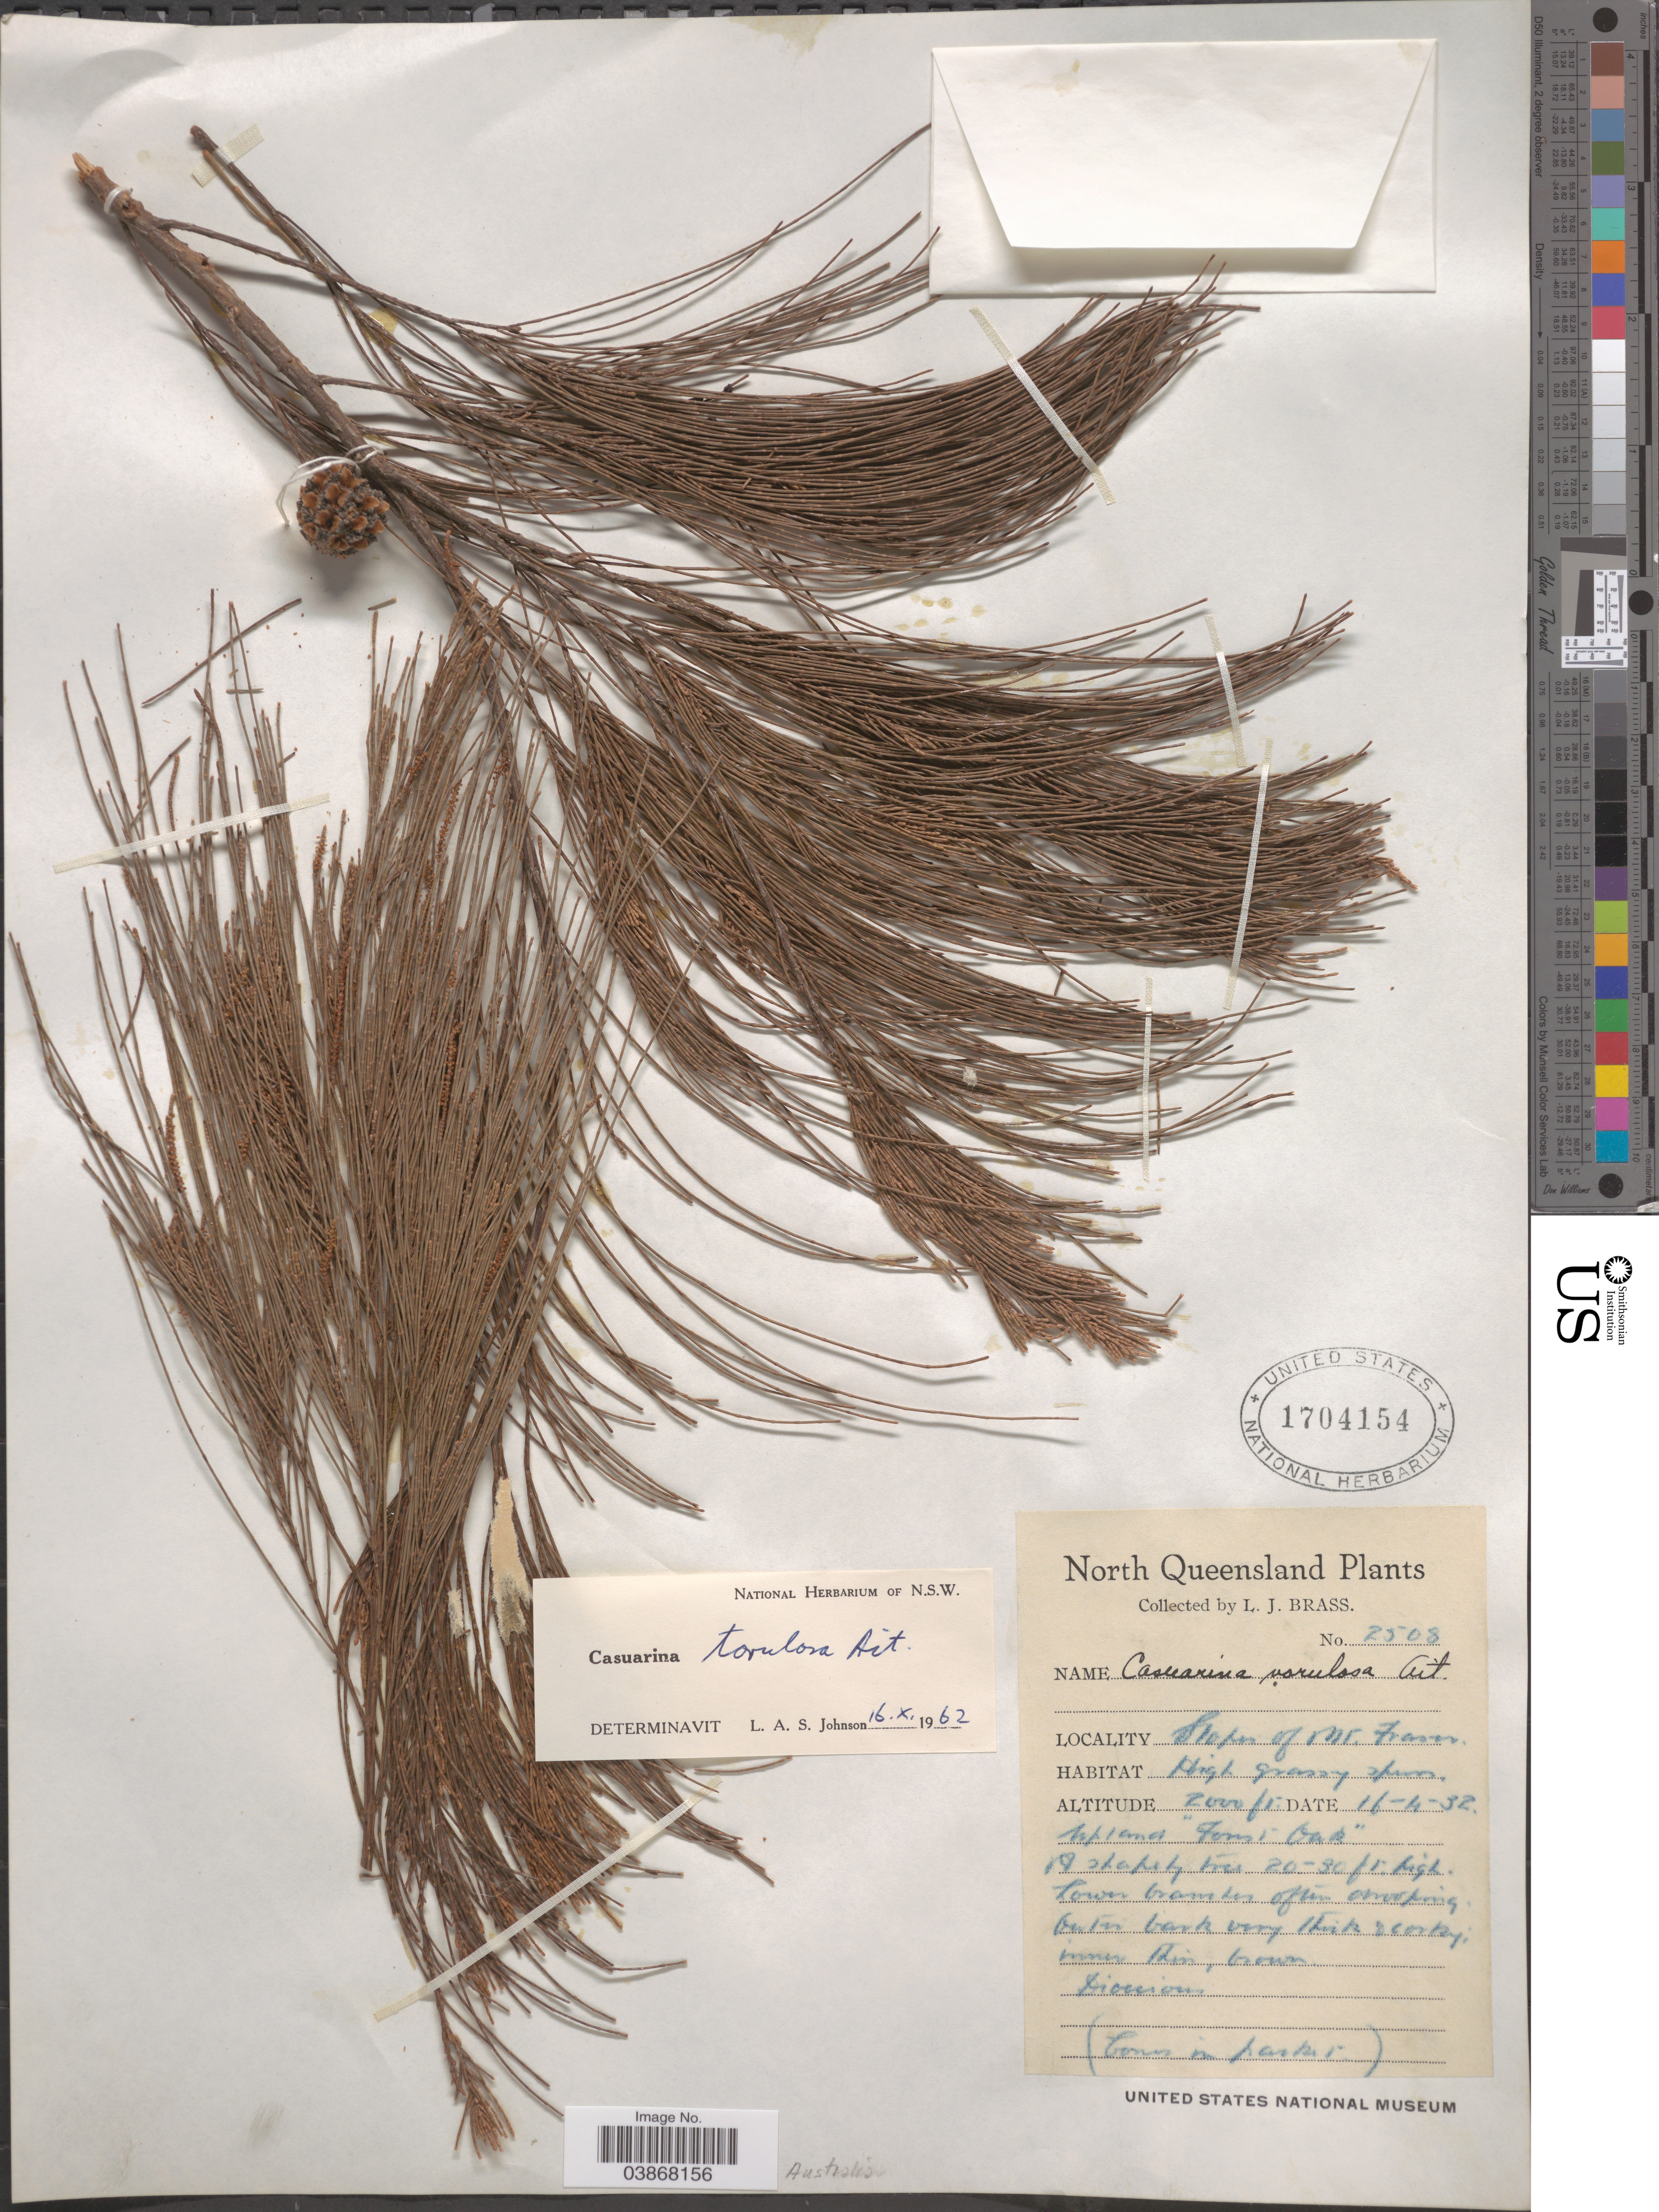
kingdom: Plantae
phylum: Tracheophyta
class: Magnoliopsida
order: Fagales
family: Casuarinaceae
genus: Allocasuarina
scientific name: Allocasuarina torulosa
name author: (Aiton) L.A.S. Johnson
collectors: L. J. Brass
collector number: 2503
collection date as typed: Transcribed d/m/y: 16/4/32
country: Australia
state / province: Queensland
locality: North Queensland. Slopes of Mt. Fraser.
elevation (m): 610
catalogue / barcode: US 1704154